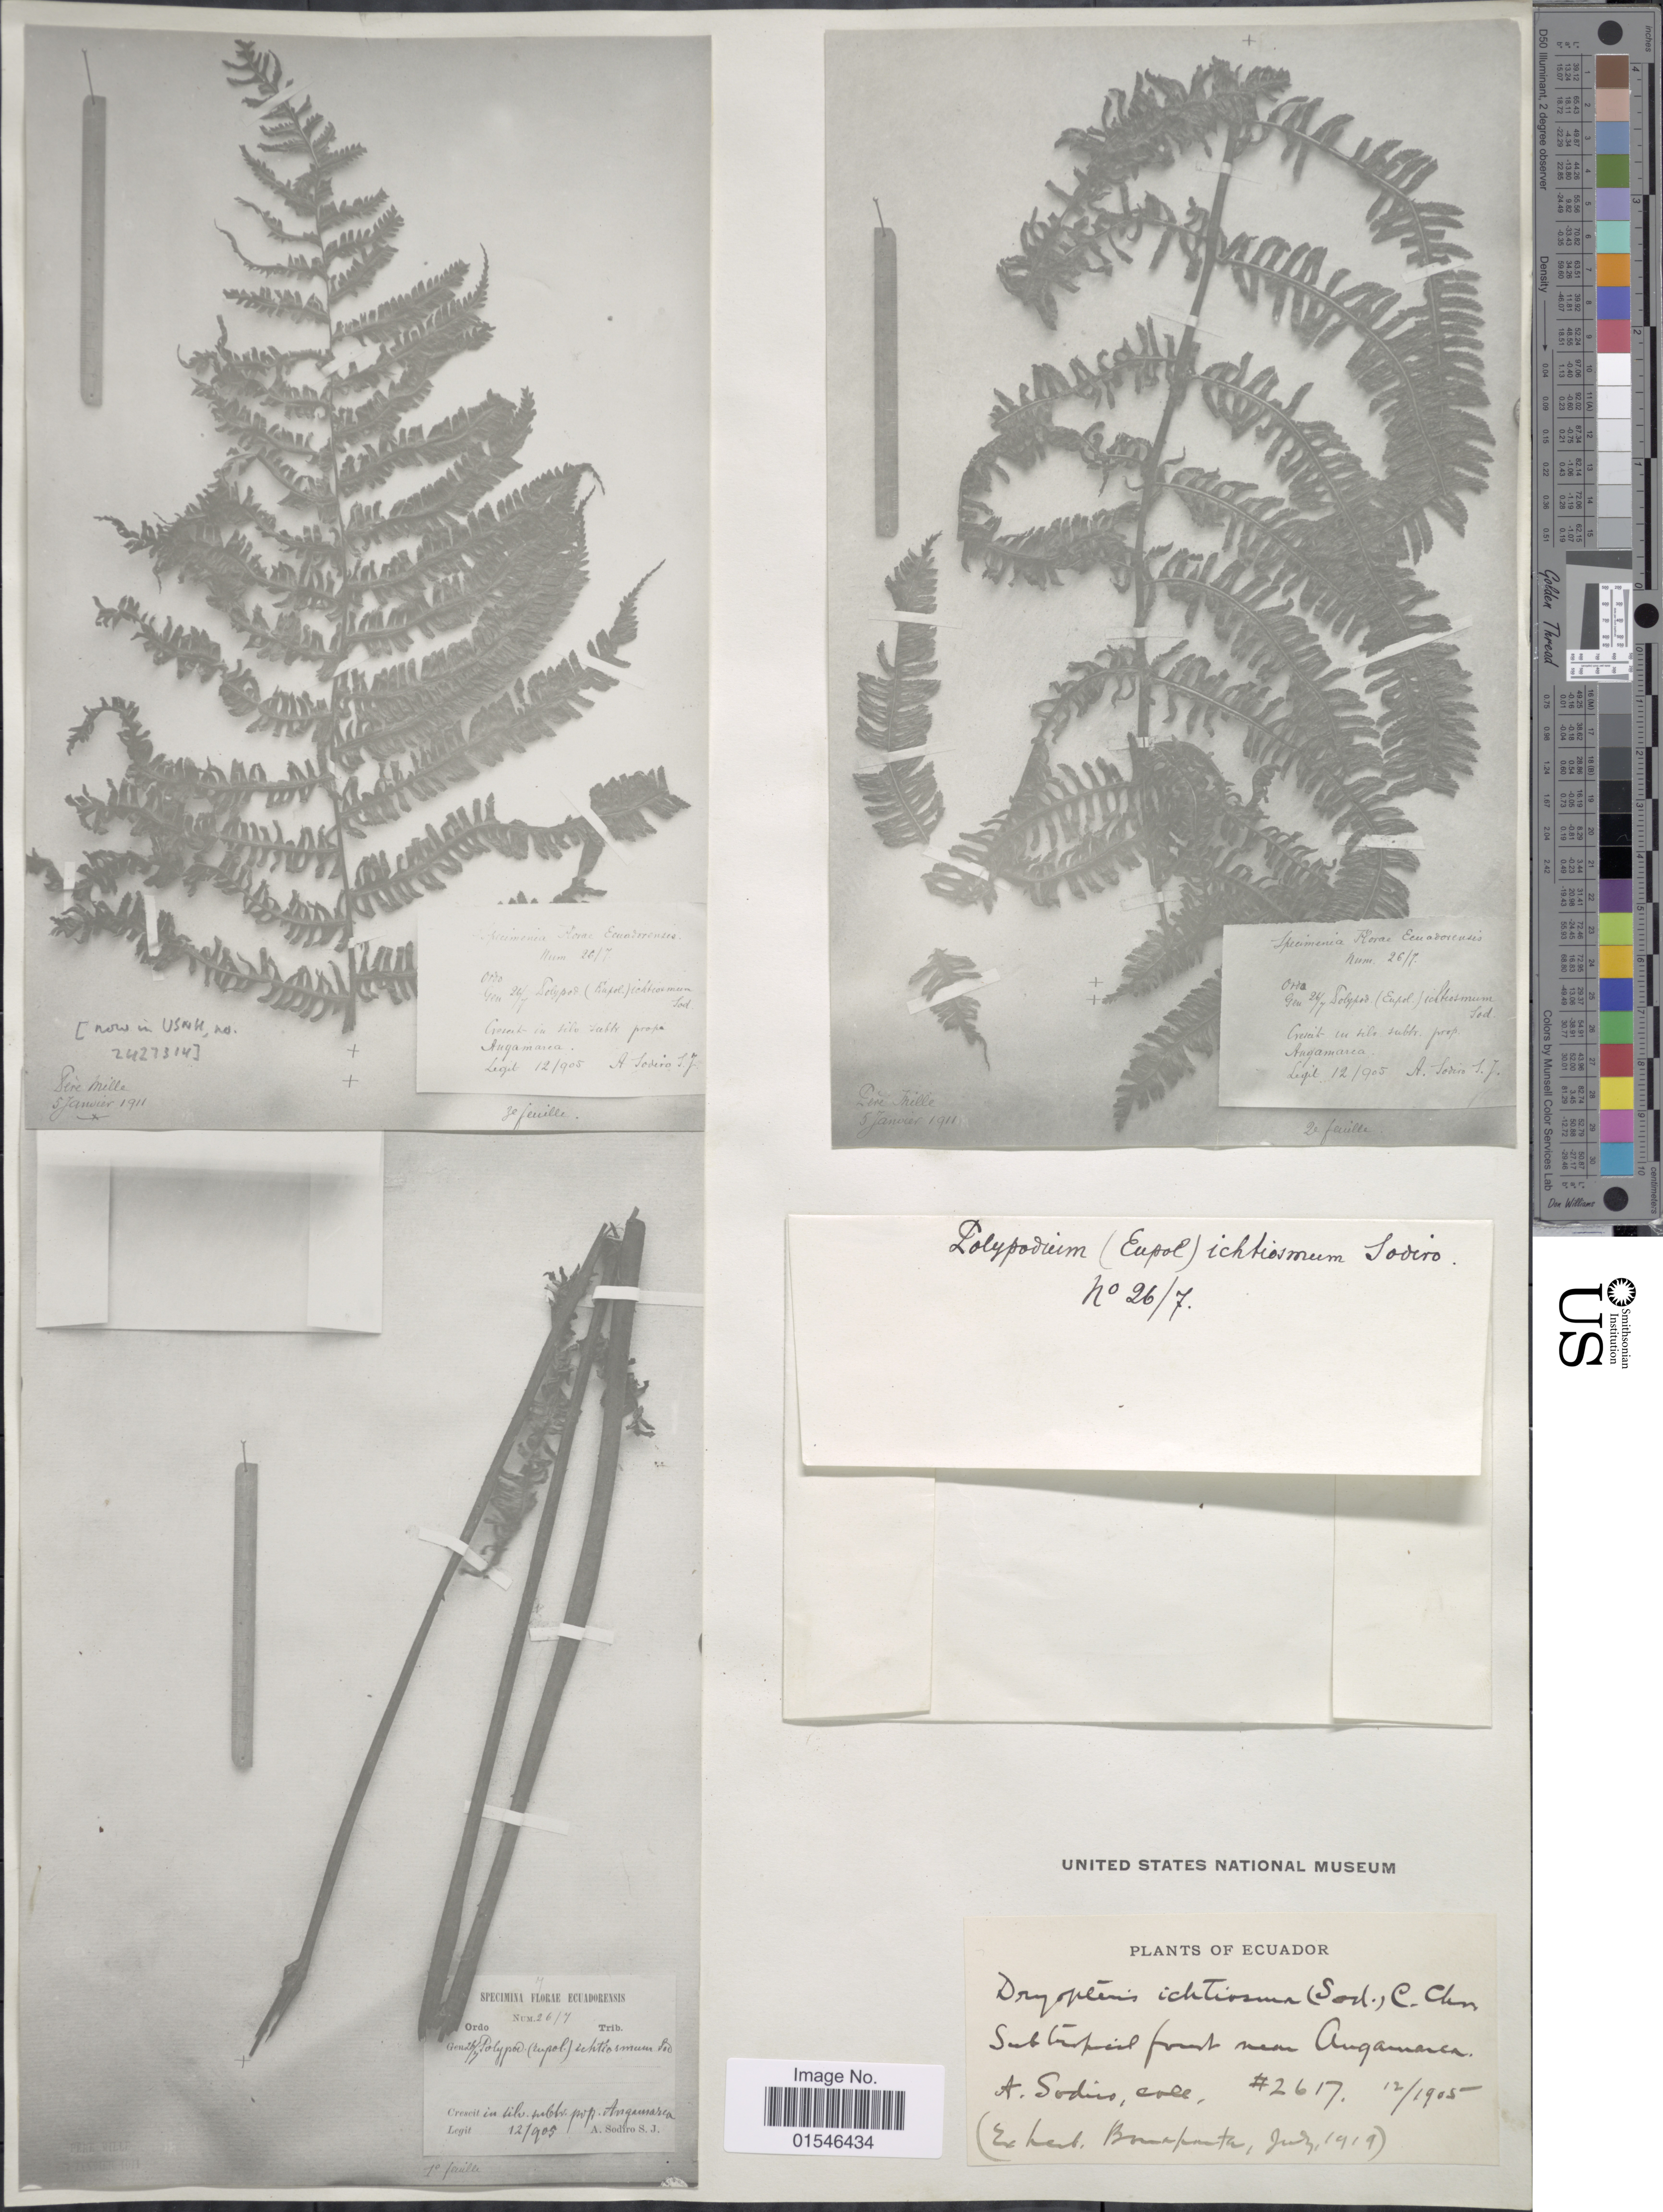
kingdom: Plantae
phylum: Tracheophyta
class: Polypodiopsida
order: Polypodiales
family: Dryopteridaceae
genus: Stigmatopteris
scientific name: Stigmatopteris ichtiosma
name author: (Sodiro) C. Chr.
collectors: A. Sodiro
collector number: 2617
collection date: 1905-12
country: Ecuador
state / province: Cotopaxi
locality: Subtropical forest near Angamarca